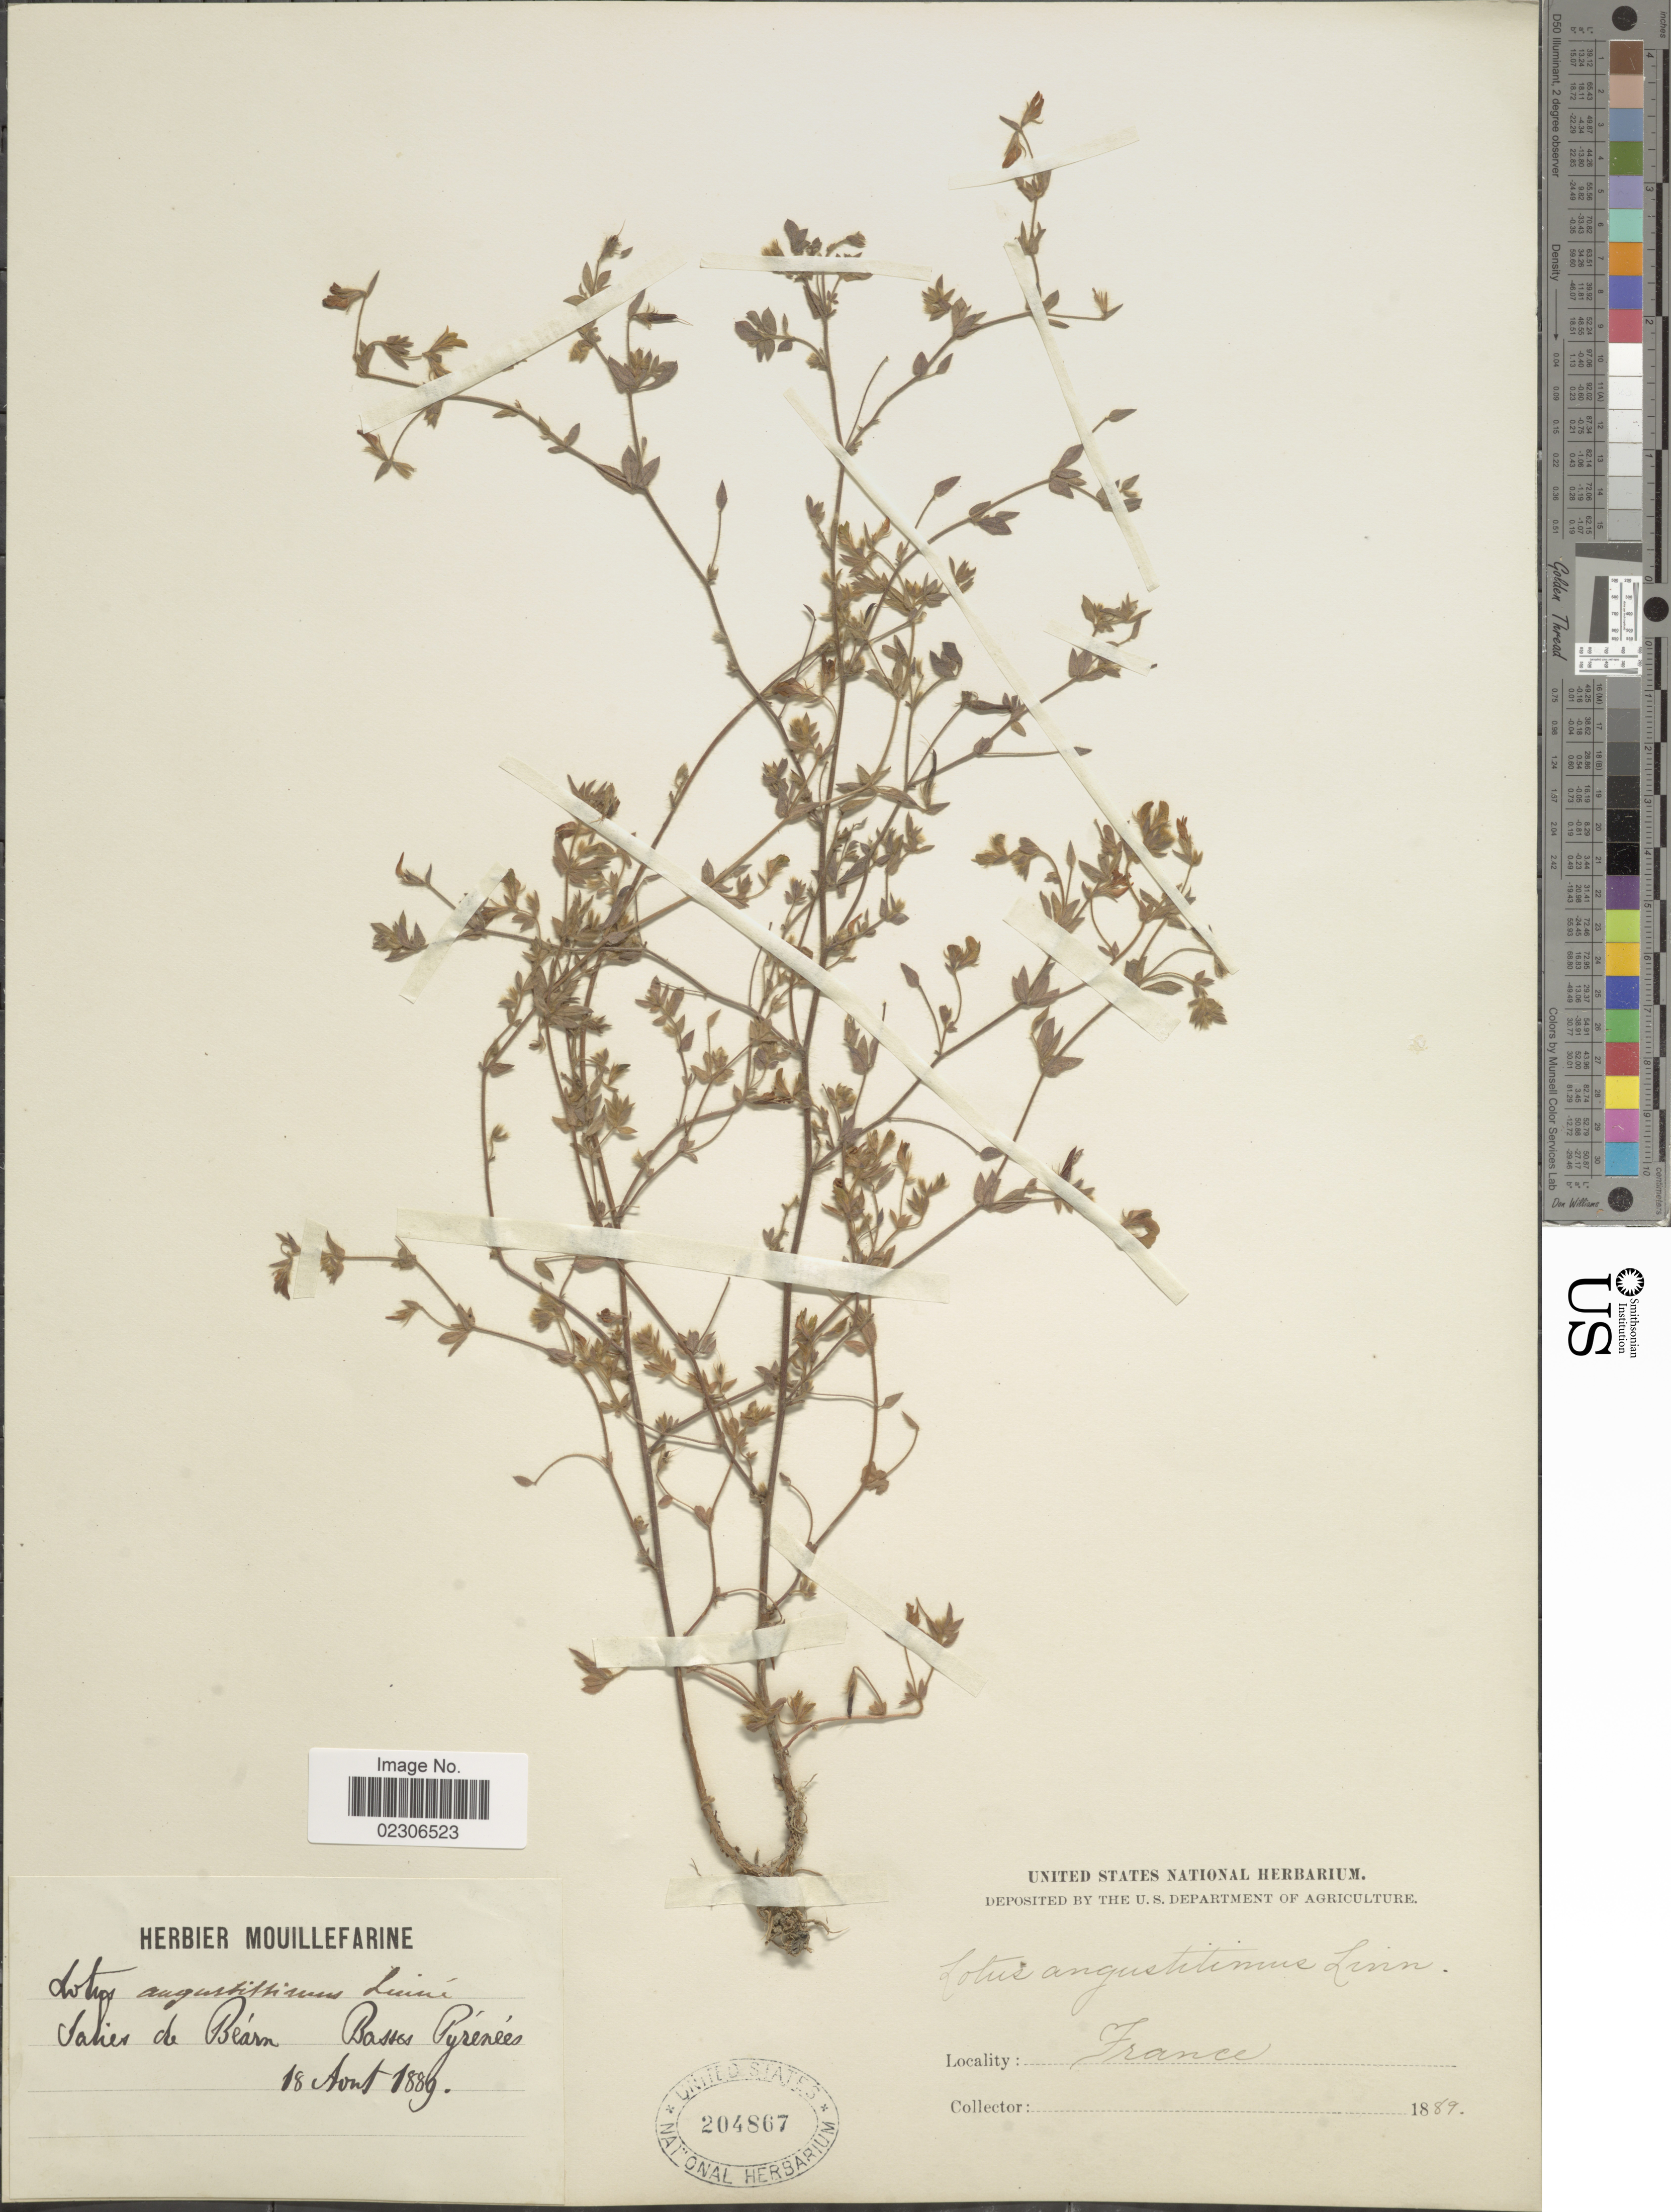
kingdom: Plantae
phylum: Tracheophyta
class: Magnoliopsida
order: Fabales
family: Fabaceae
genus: Lotus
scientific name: Lotus angustissimus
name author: L.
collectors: ex herb. Mouillefarine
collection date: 1889-08-18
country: France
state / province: Nouvelle-Aquitaine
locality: Salies de Béarn, Basses Pyrénées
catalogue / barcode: US 204867